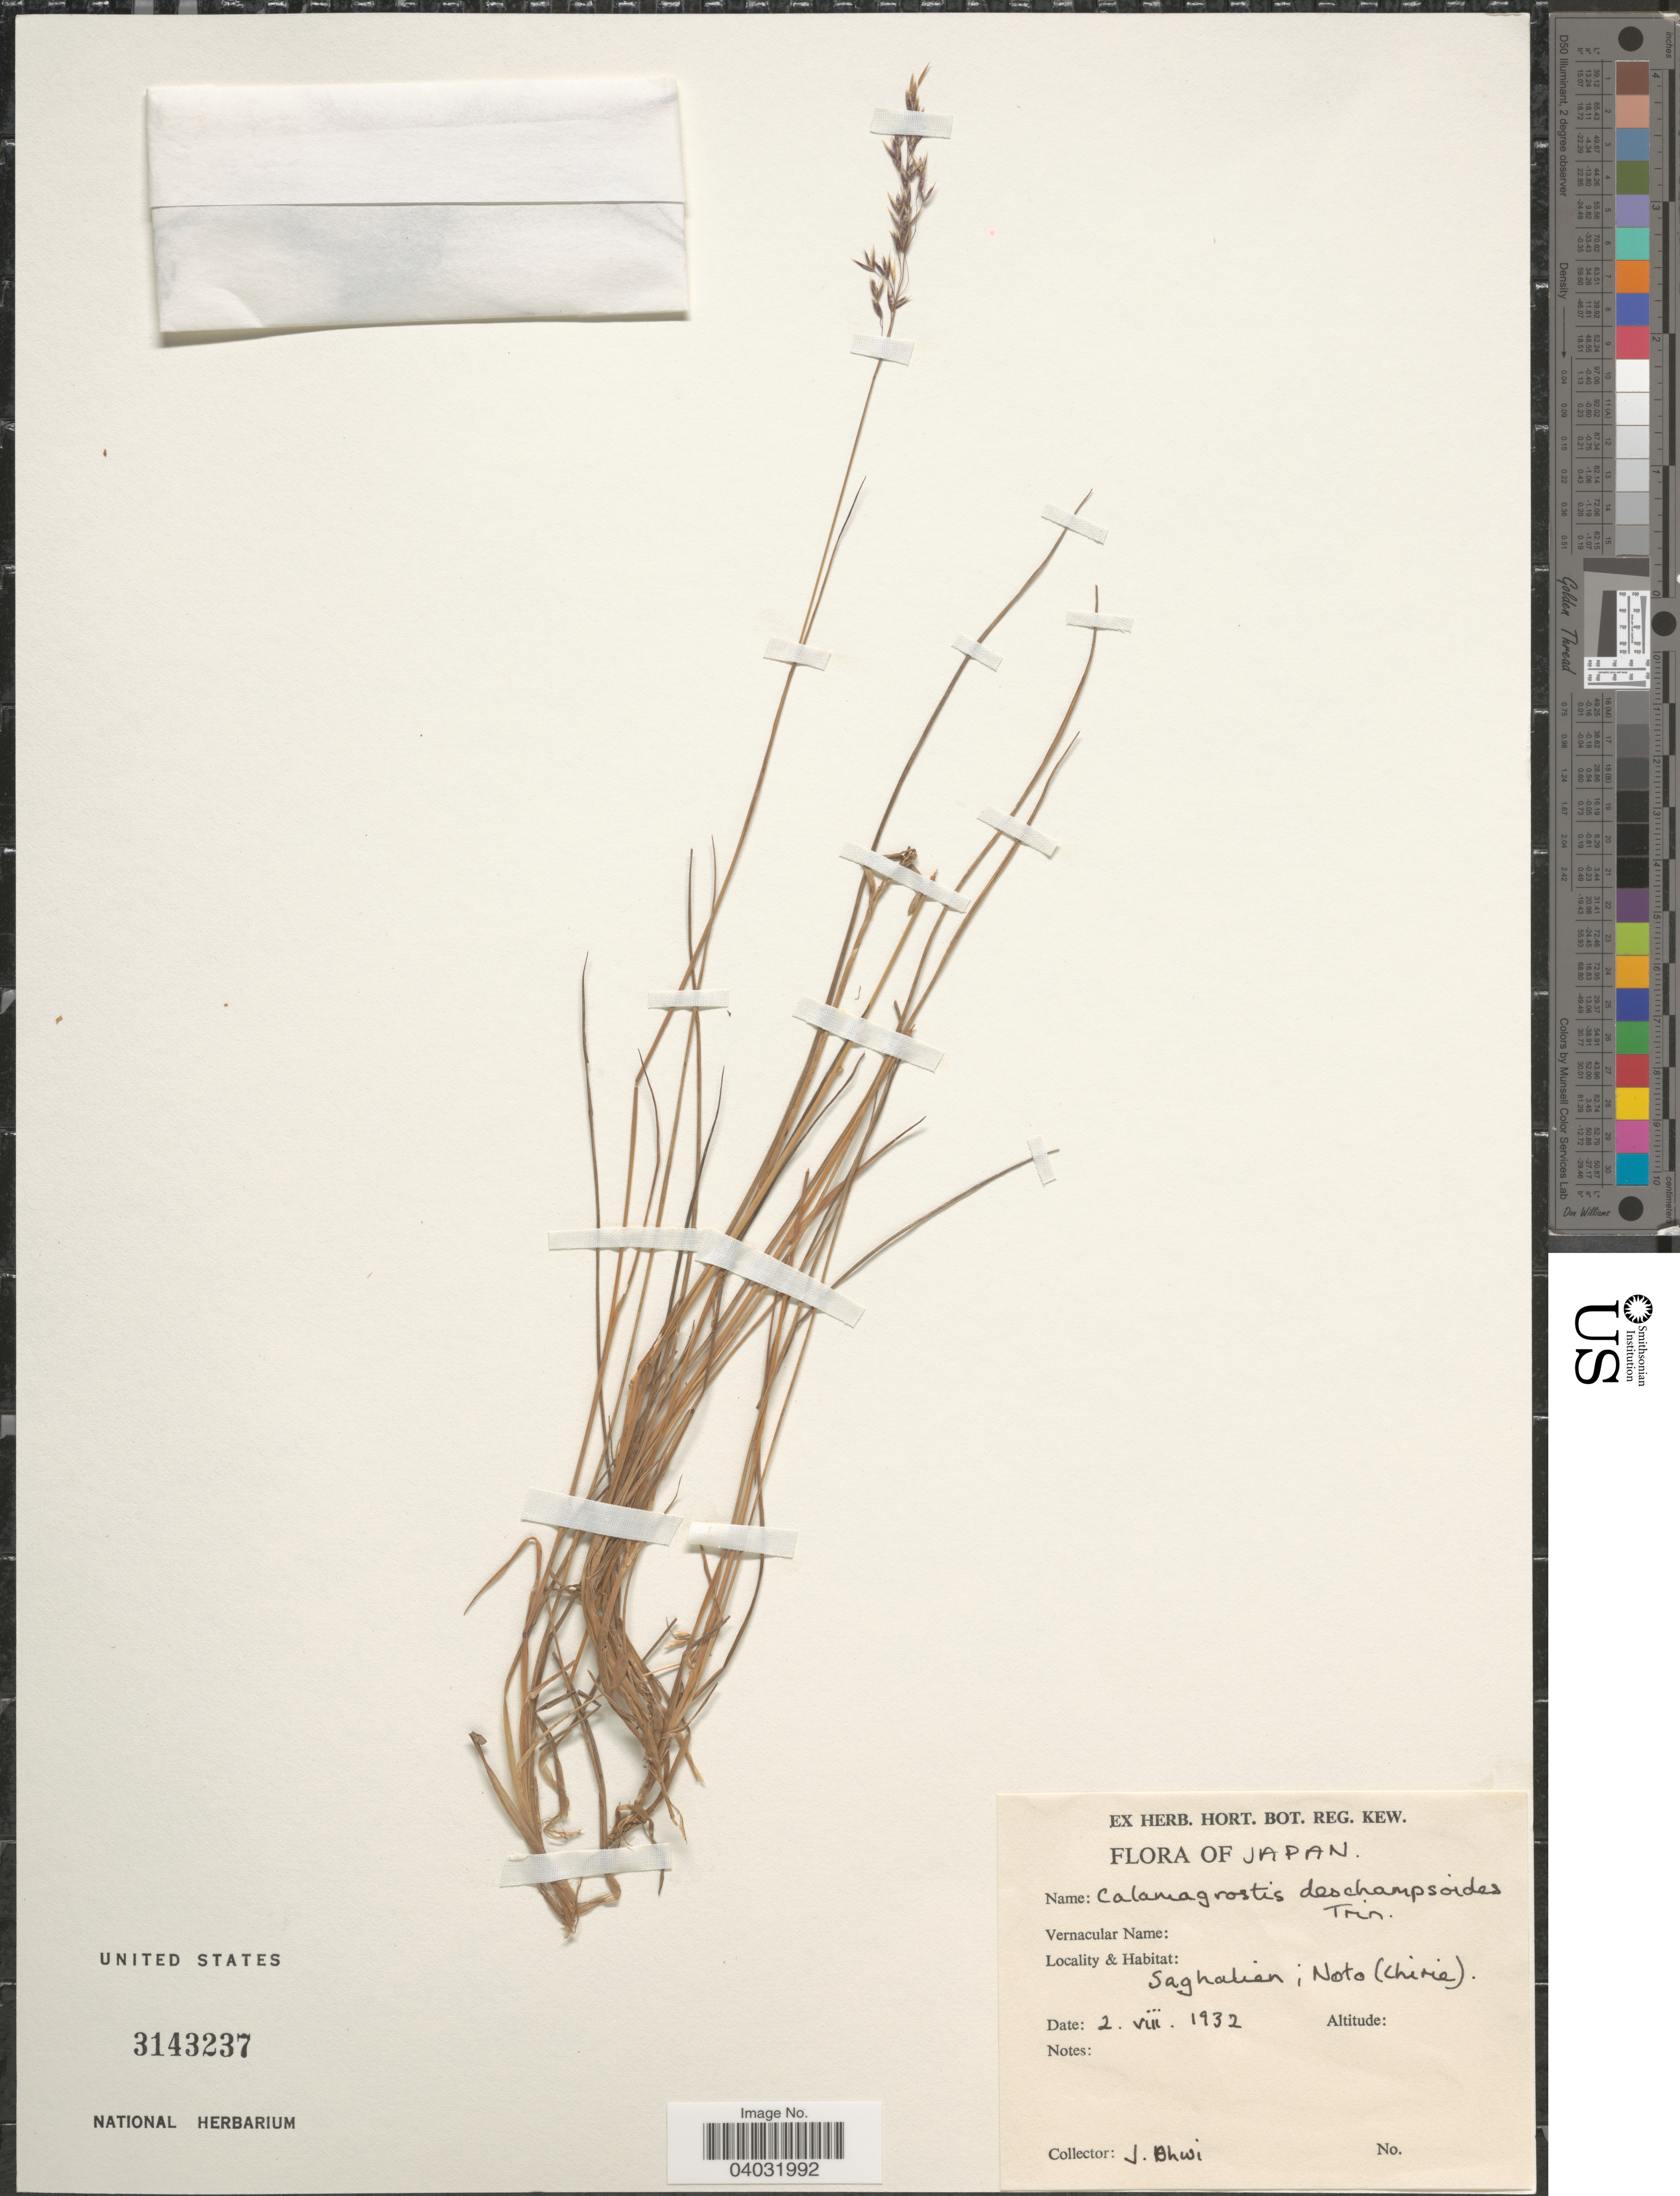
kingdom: Plantae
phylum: Tracheophyta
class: Liliopsida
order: Poales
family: Poaceae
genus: Calamagrostis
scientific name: Calamagrostis deschampsioides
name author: Trin.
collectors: J. Ohwi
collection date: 1932-08-02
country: Japan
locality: Saghalien; Noto (Chirie).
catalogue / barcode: US 3143237